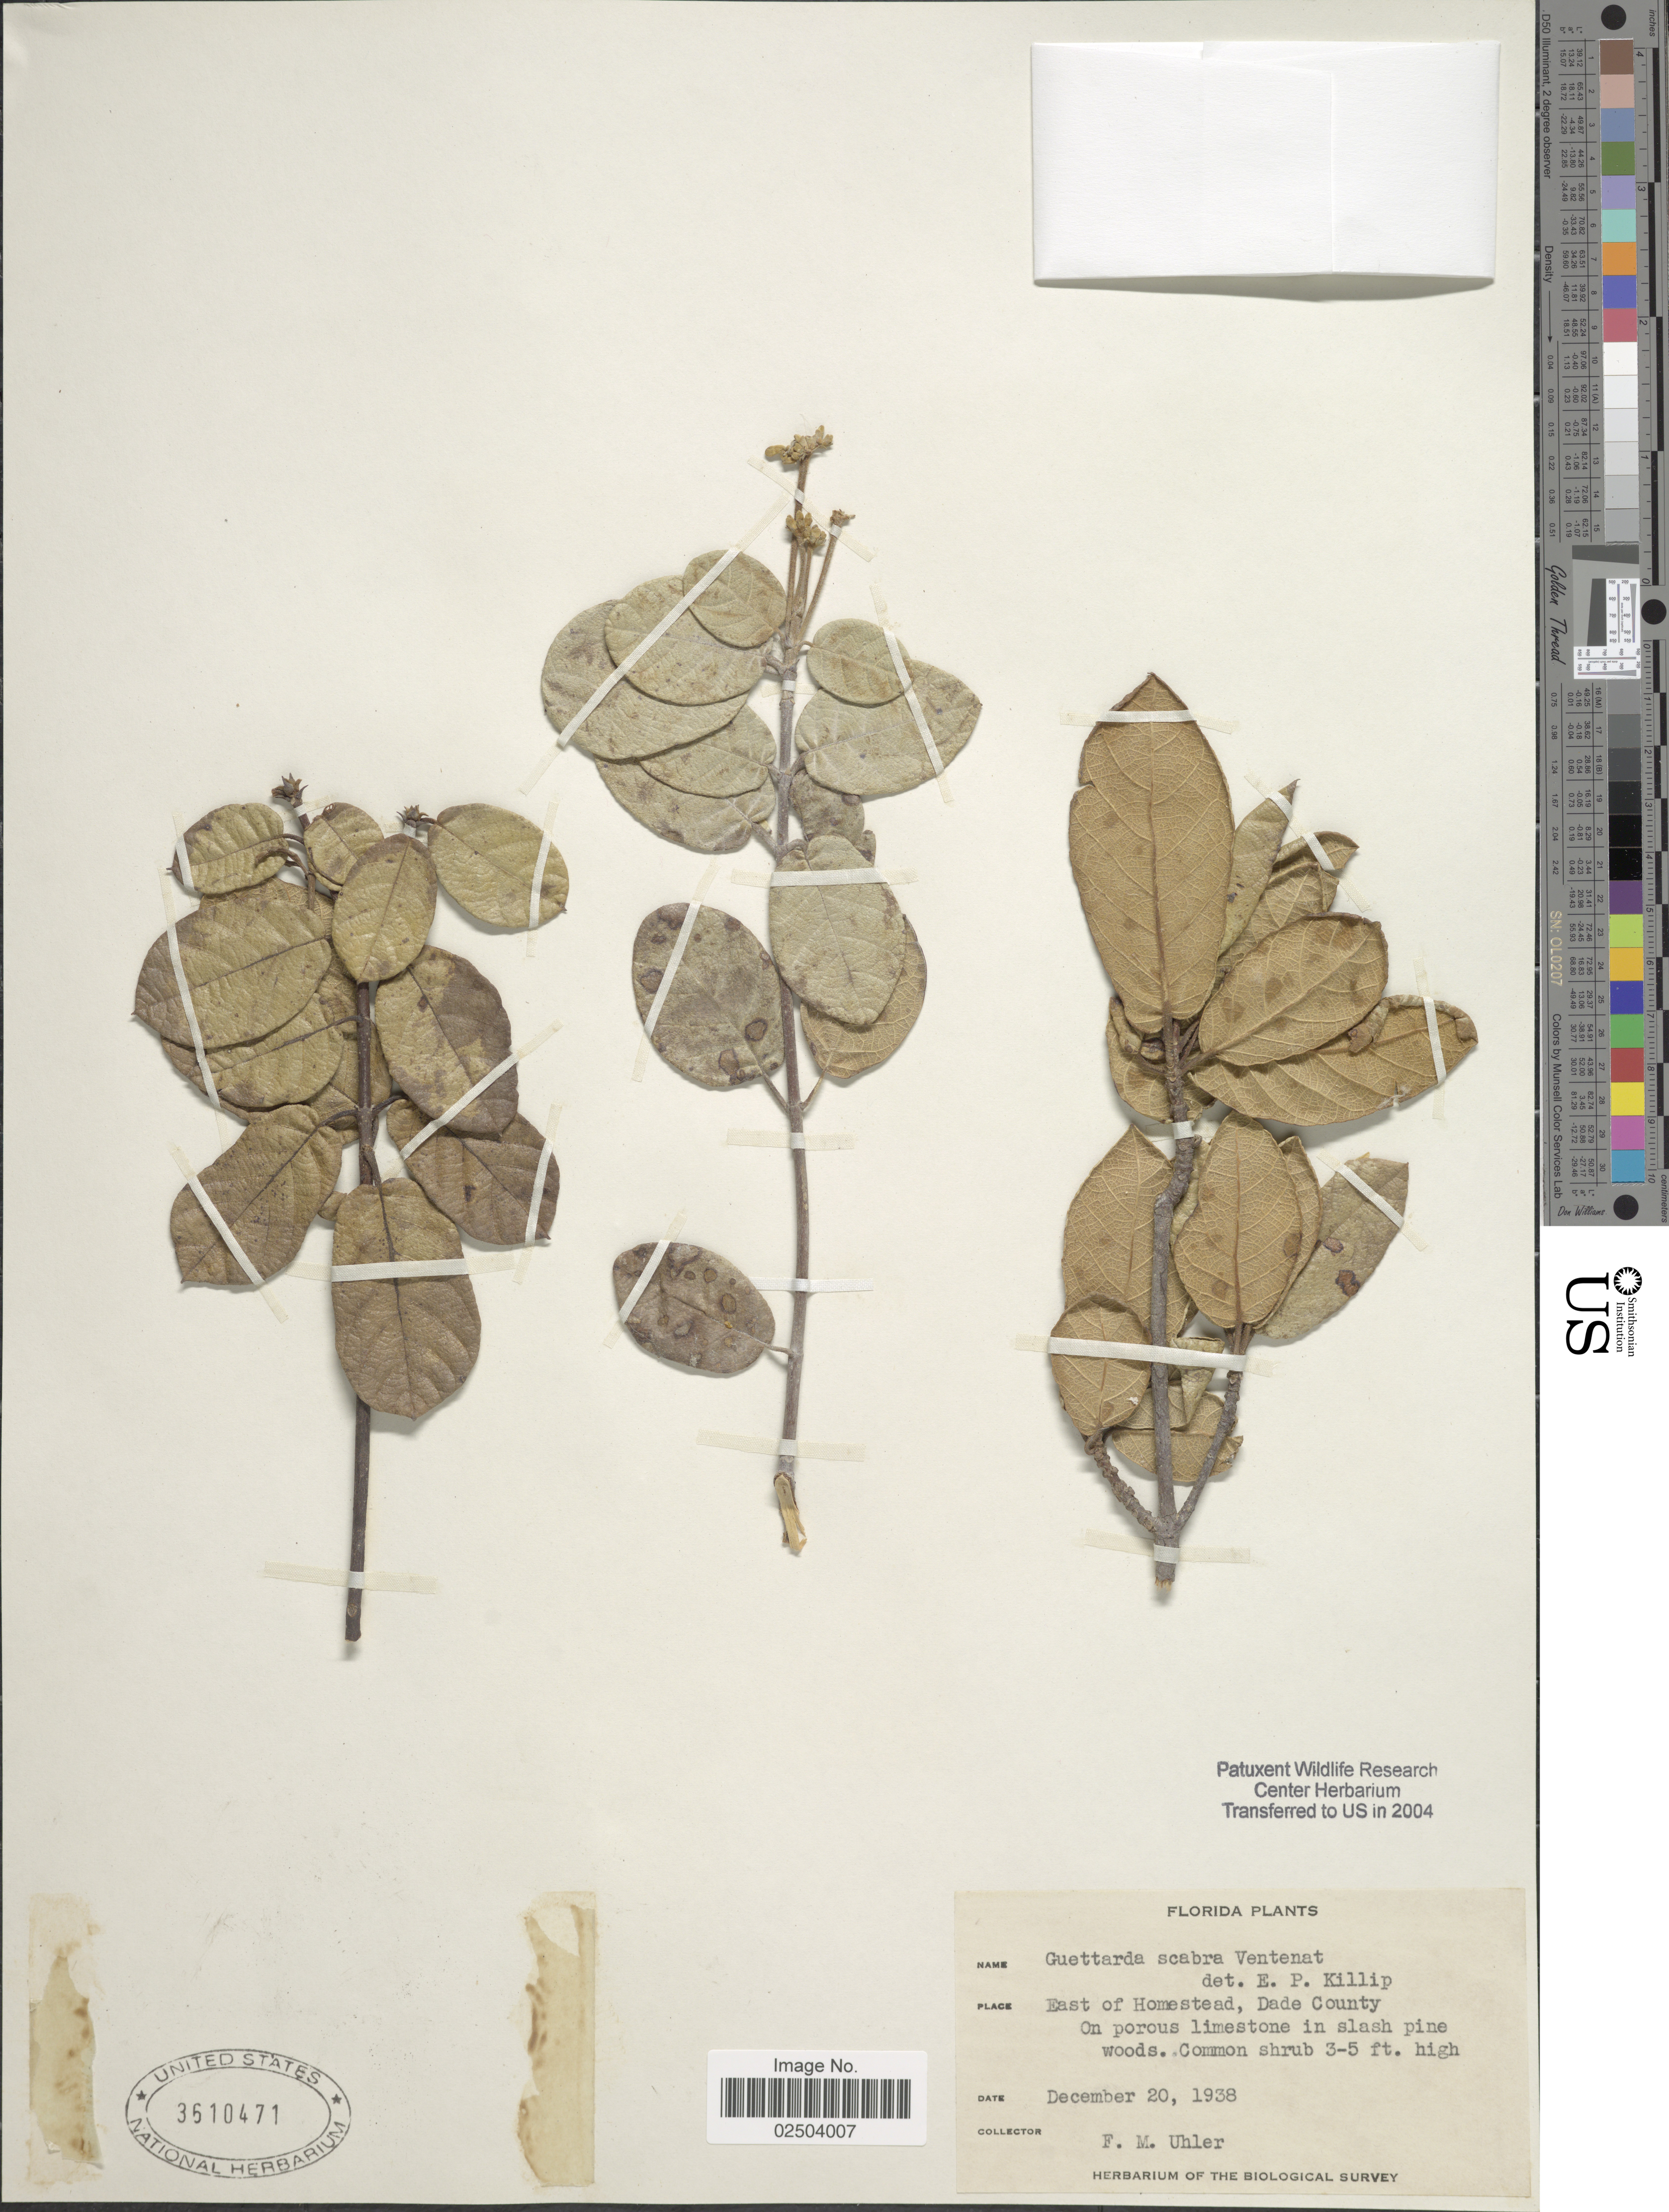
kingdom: Plantae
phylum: Tracheophyta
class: Magnoliopsida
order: Gentianales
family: Rubiaceae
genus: Guettarda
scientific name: Guettarda scabra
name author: (L.) Vent.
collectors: F. M. Uhler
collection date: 1938-12-20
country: United States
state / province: Florida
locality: East of Homestead, Dade County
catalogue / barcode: US 3610471